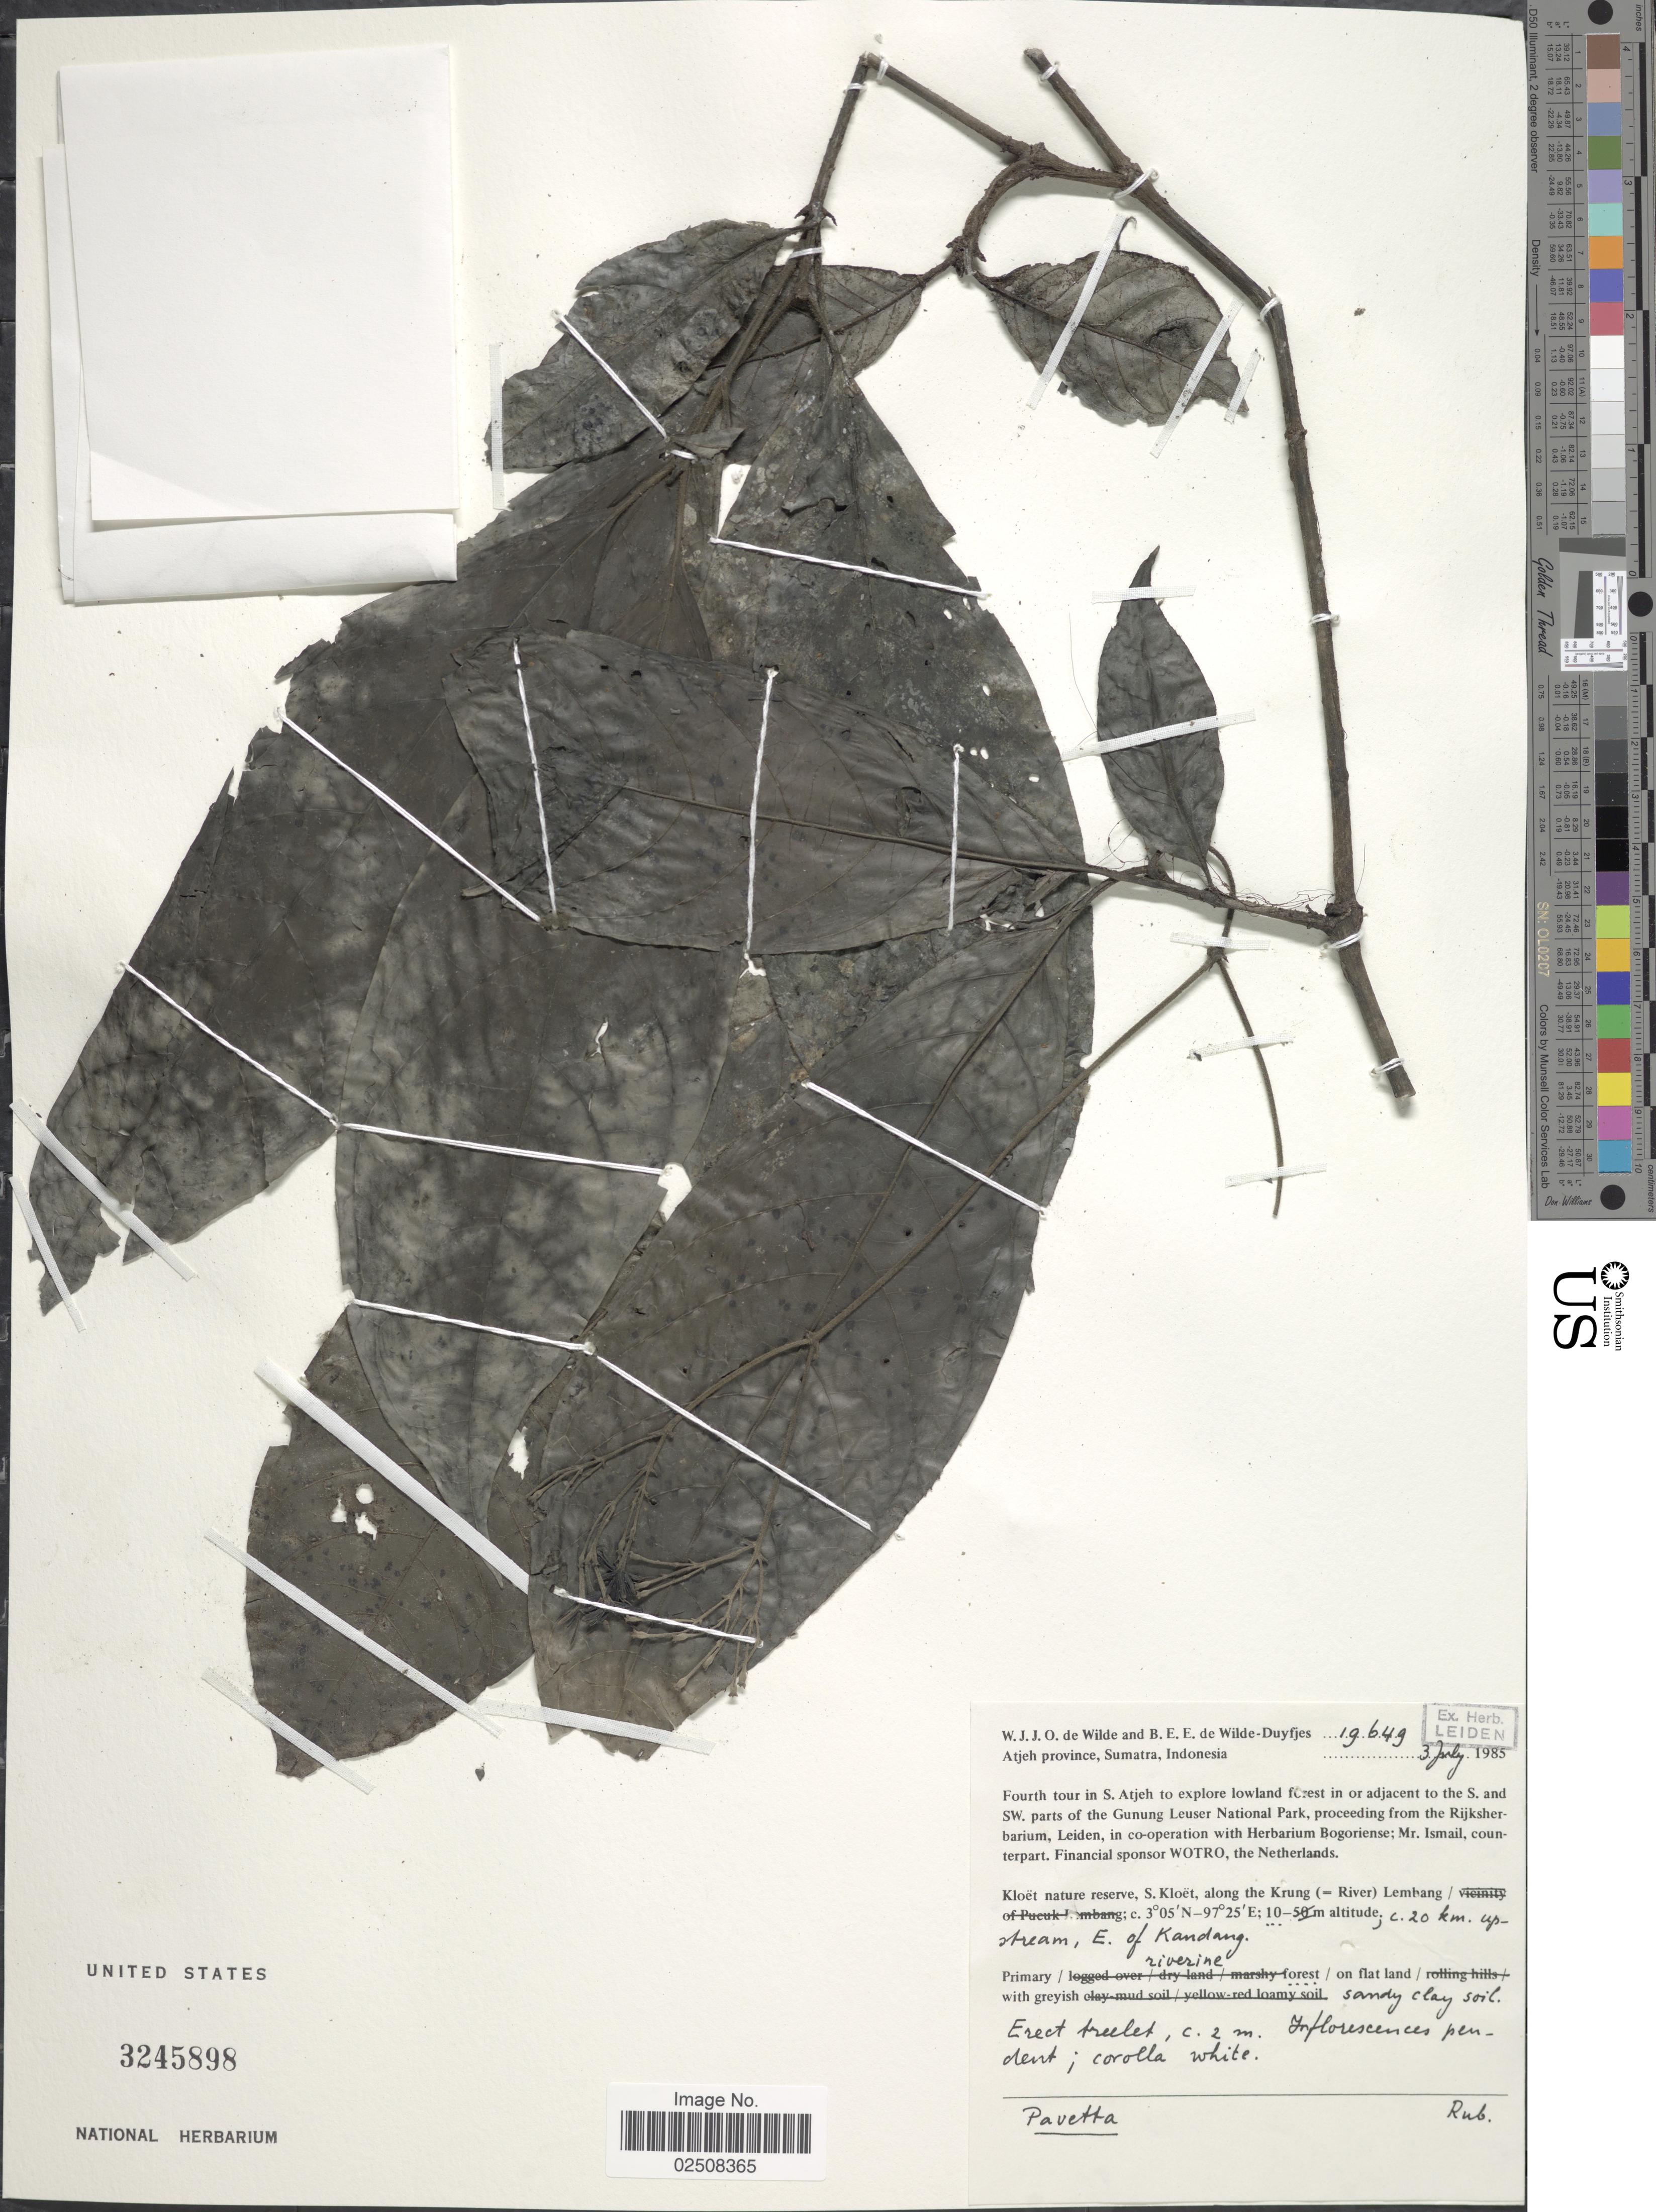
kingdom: Plantae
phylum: Tracheophyta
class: Magnoliopsida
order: Gentianales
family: Rubiaceae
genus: Pavetta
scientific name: Pavetta sp.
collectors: W. J. de Wilde & B. E. de Wilde-Duyfjes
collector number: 19649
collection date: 1985-07-03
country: Indonesia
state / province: Sumatra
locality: Atjeh province, Kloët nature reserve, S. Kloët, along the Krung (=River) Lembang; c. 20 km upstream, E of Kandang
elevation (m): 10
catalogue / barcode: US 3245898